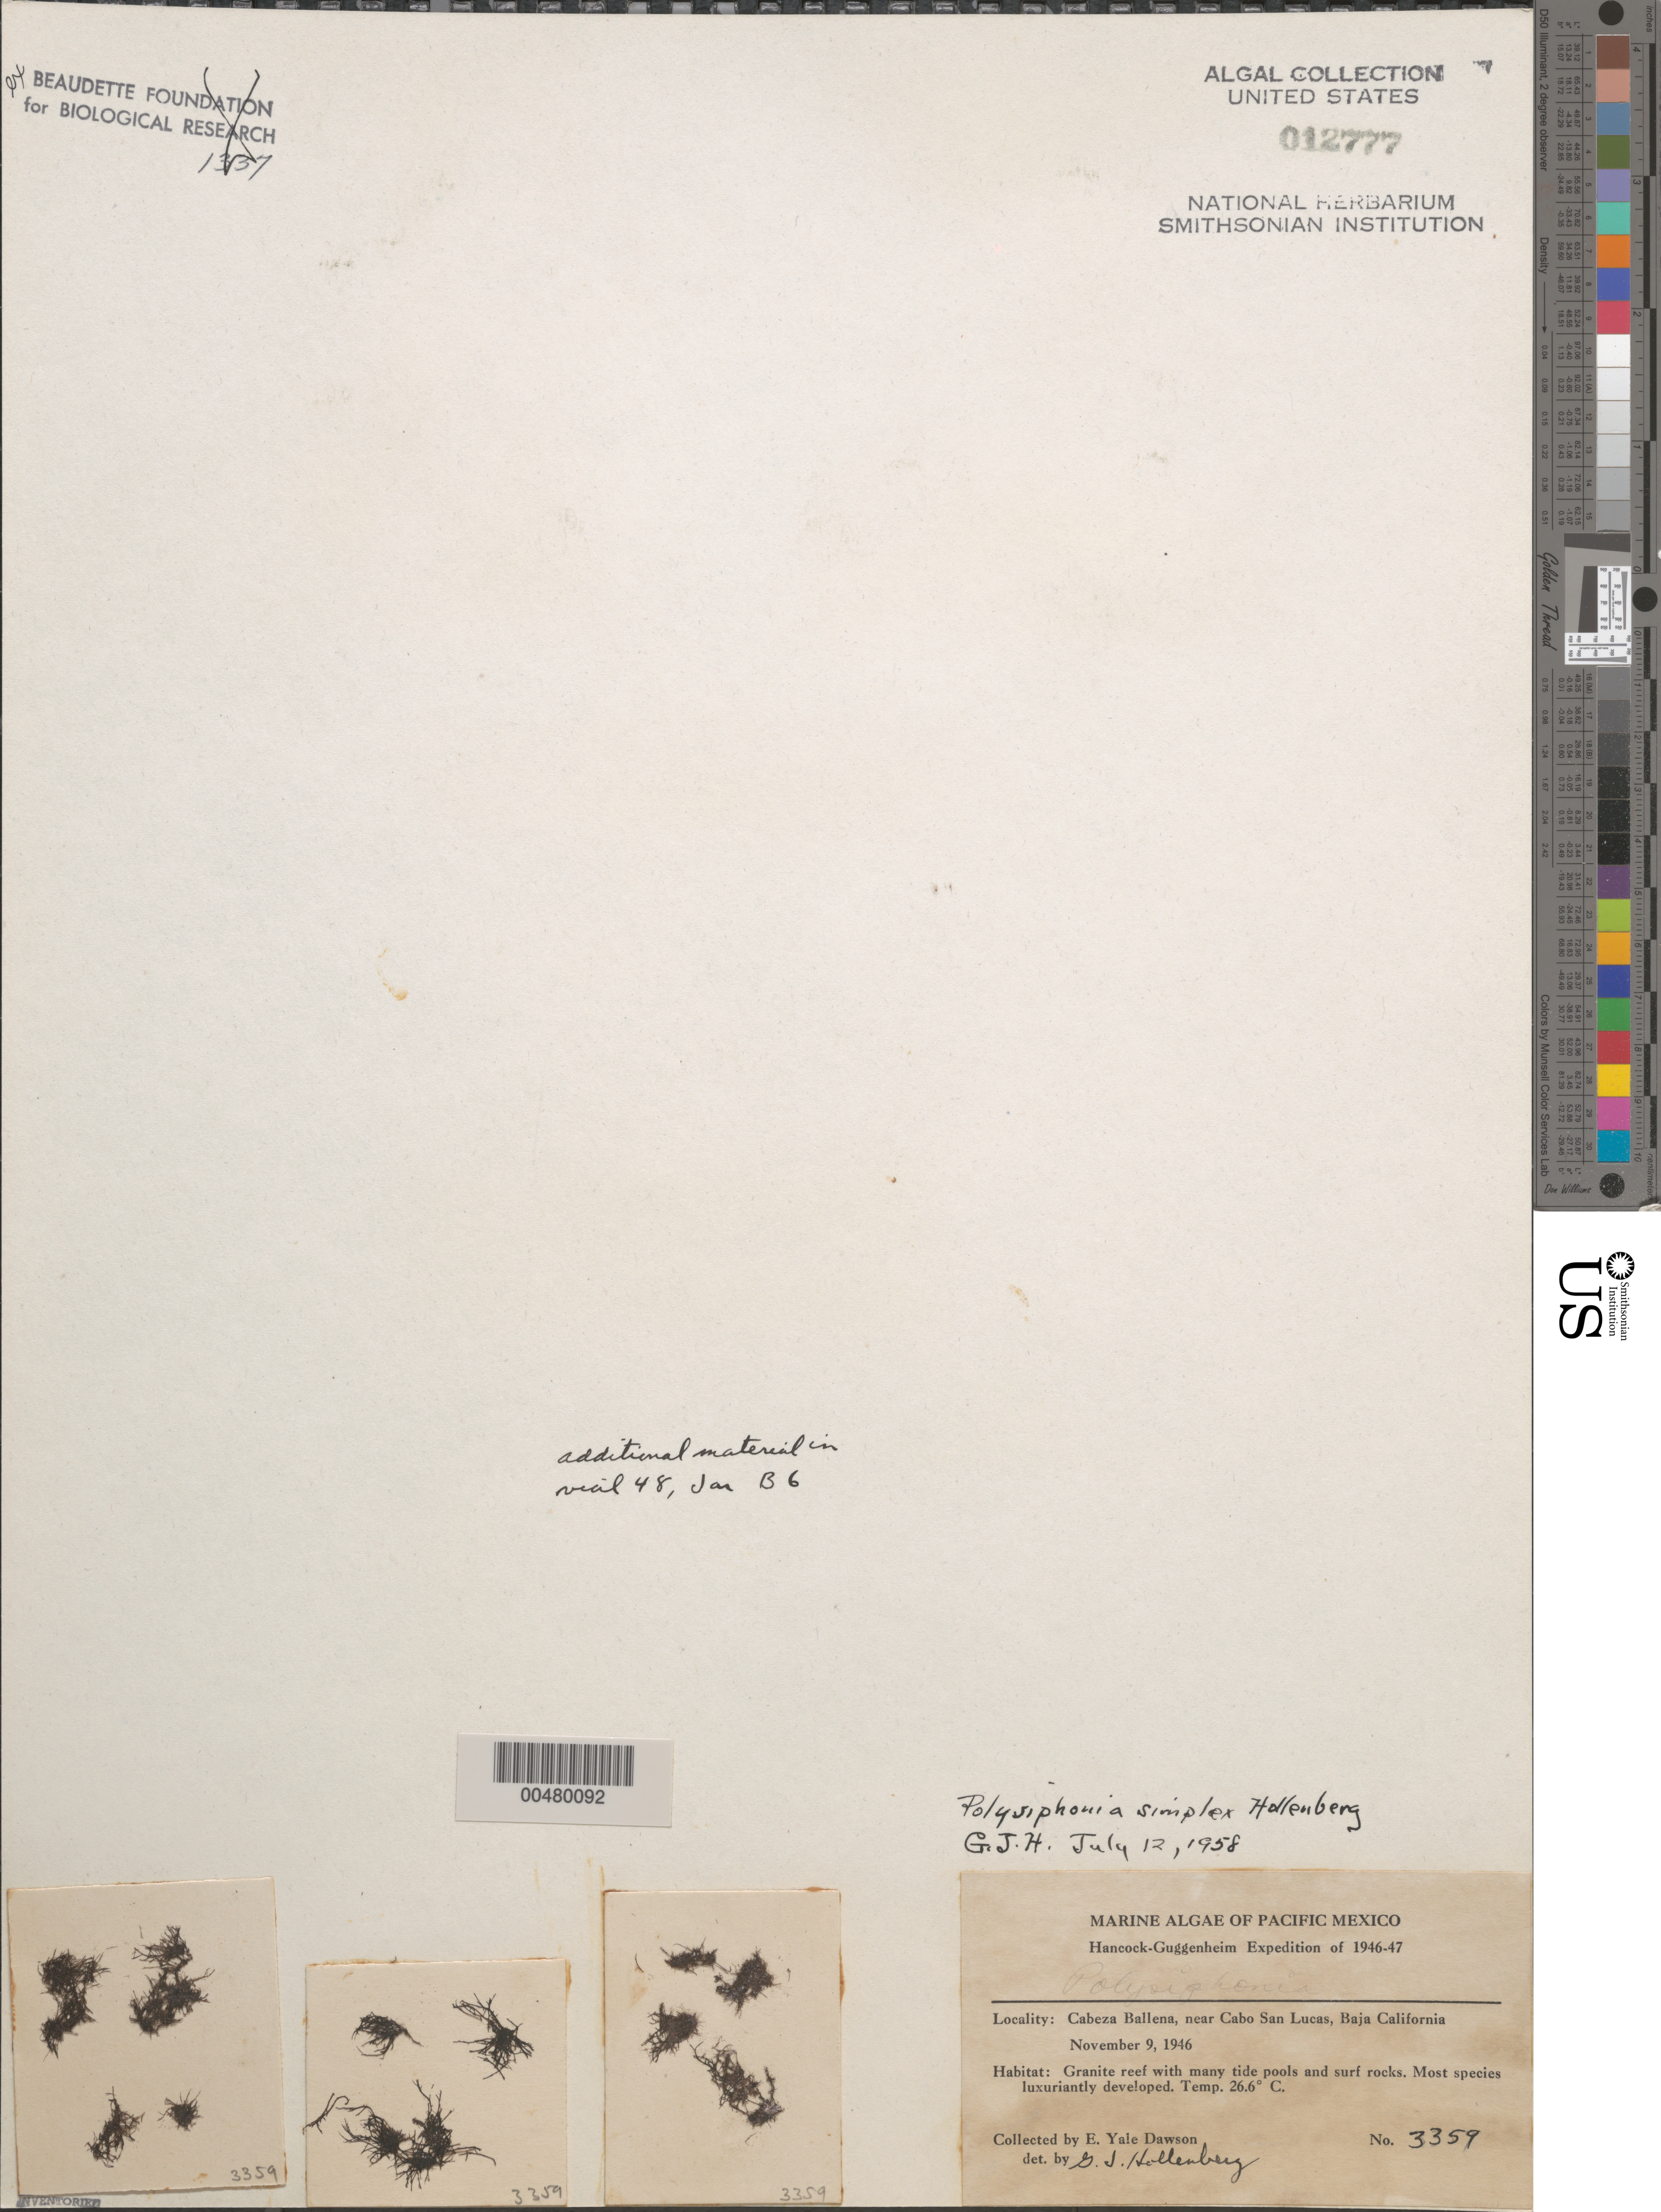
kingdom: Plantae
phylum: Rhodophyta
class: Florideophyceae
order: Ceramiales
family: Rhodomelaceae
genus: Melanothamnus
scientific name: Melanothamnus simplex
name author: (Hollenb.) Diaz-Tapia & Maggs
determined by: Algae name updating Project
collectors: E. Y. Dawson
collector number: EYD 3359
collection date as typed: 09 Nov 1946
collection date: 1946-11-09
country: Mexico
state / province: Baja California Sur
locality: Cabeza Ballena, near Cabo San Lucas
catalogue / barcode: US 12777